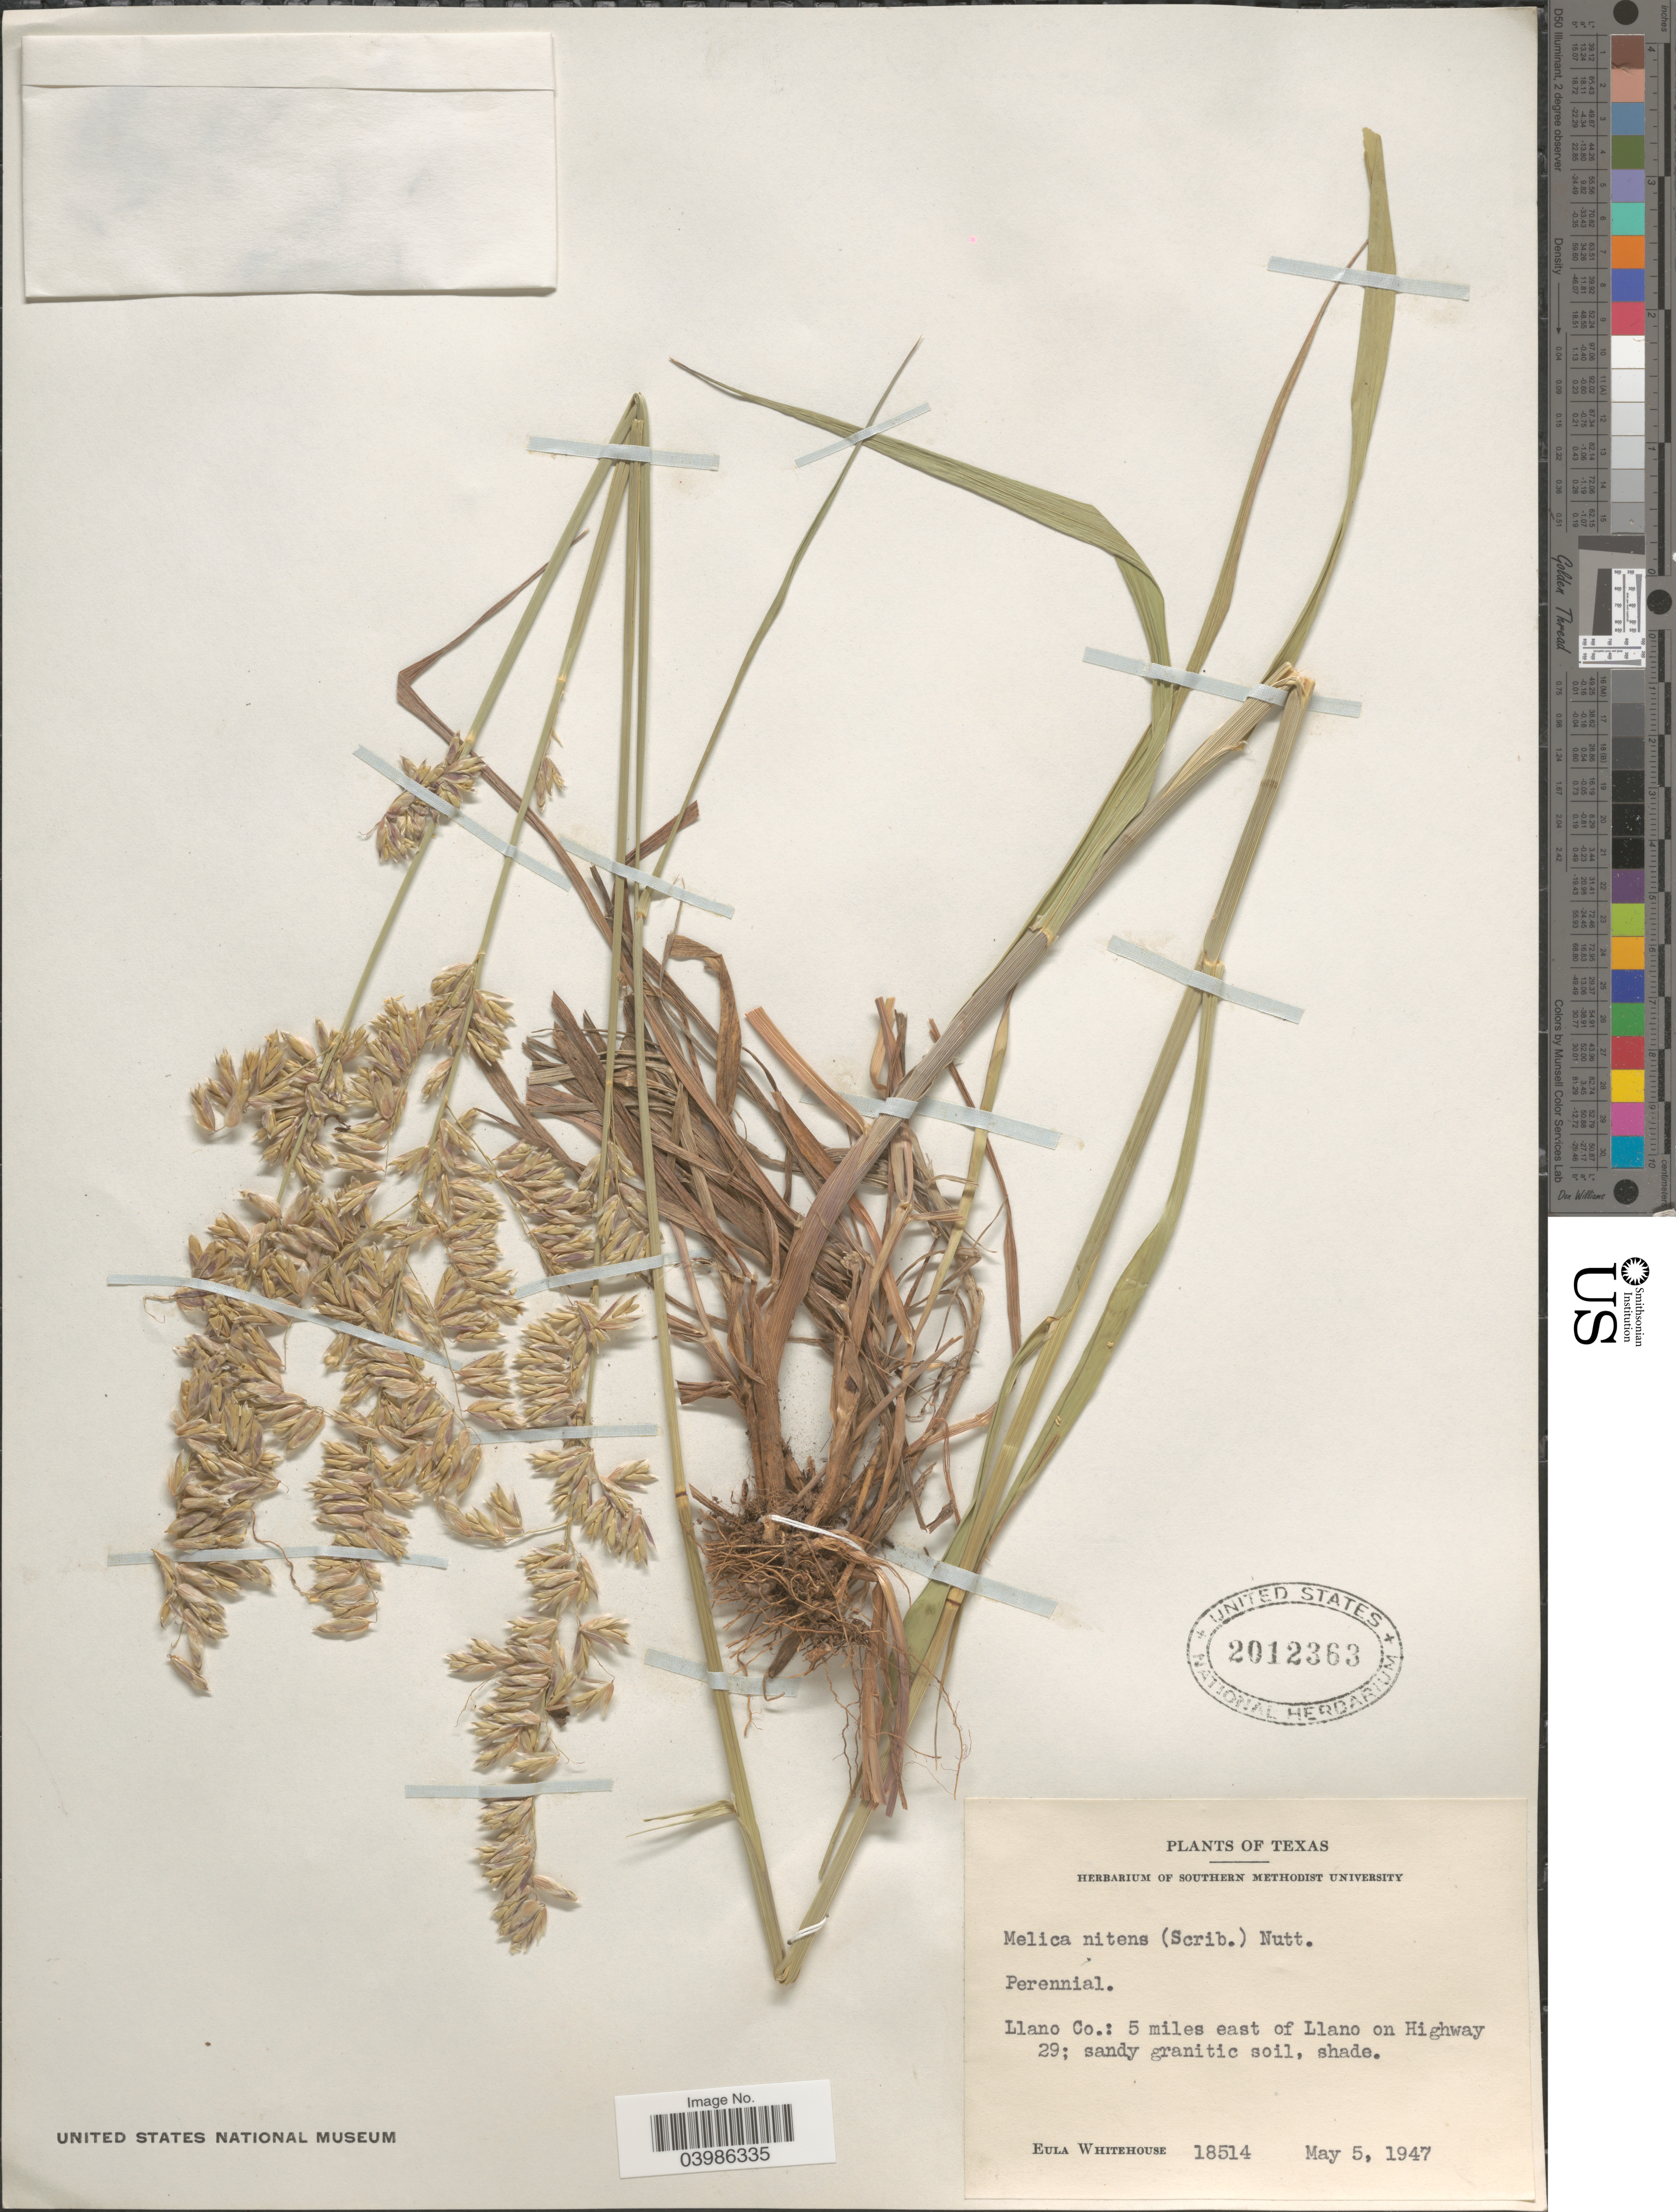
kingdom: Plantae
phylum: Tracheophyta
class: Liliopsida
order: Poales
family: Poaceae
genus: Melica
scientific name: Melica nitens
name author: (Scribn.) Nutt. ex Piper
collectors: E. Whitehouse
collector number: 18514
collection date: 1947-05-05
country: United States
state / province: Texas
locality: Llano Co.: 5 miles east of Llano on Highway 29.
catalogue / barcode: US 2012363